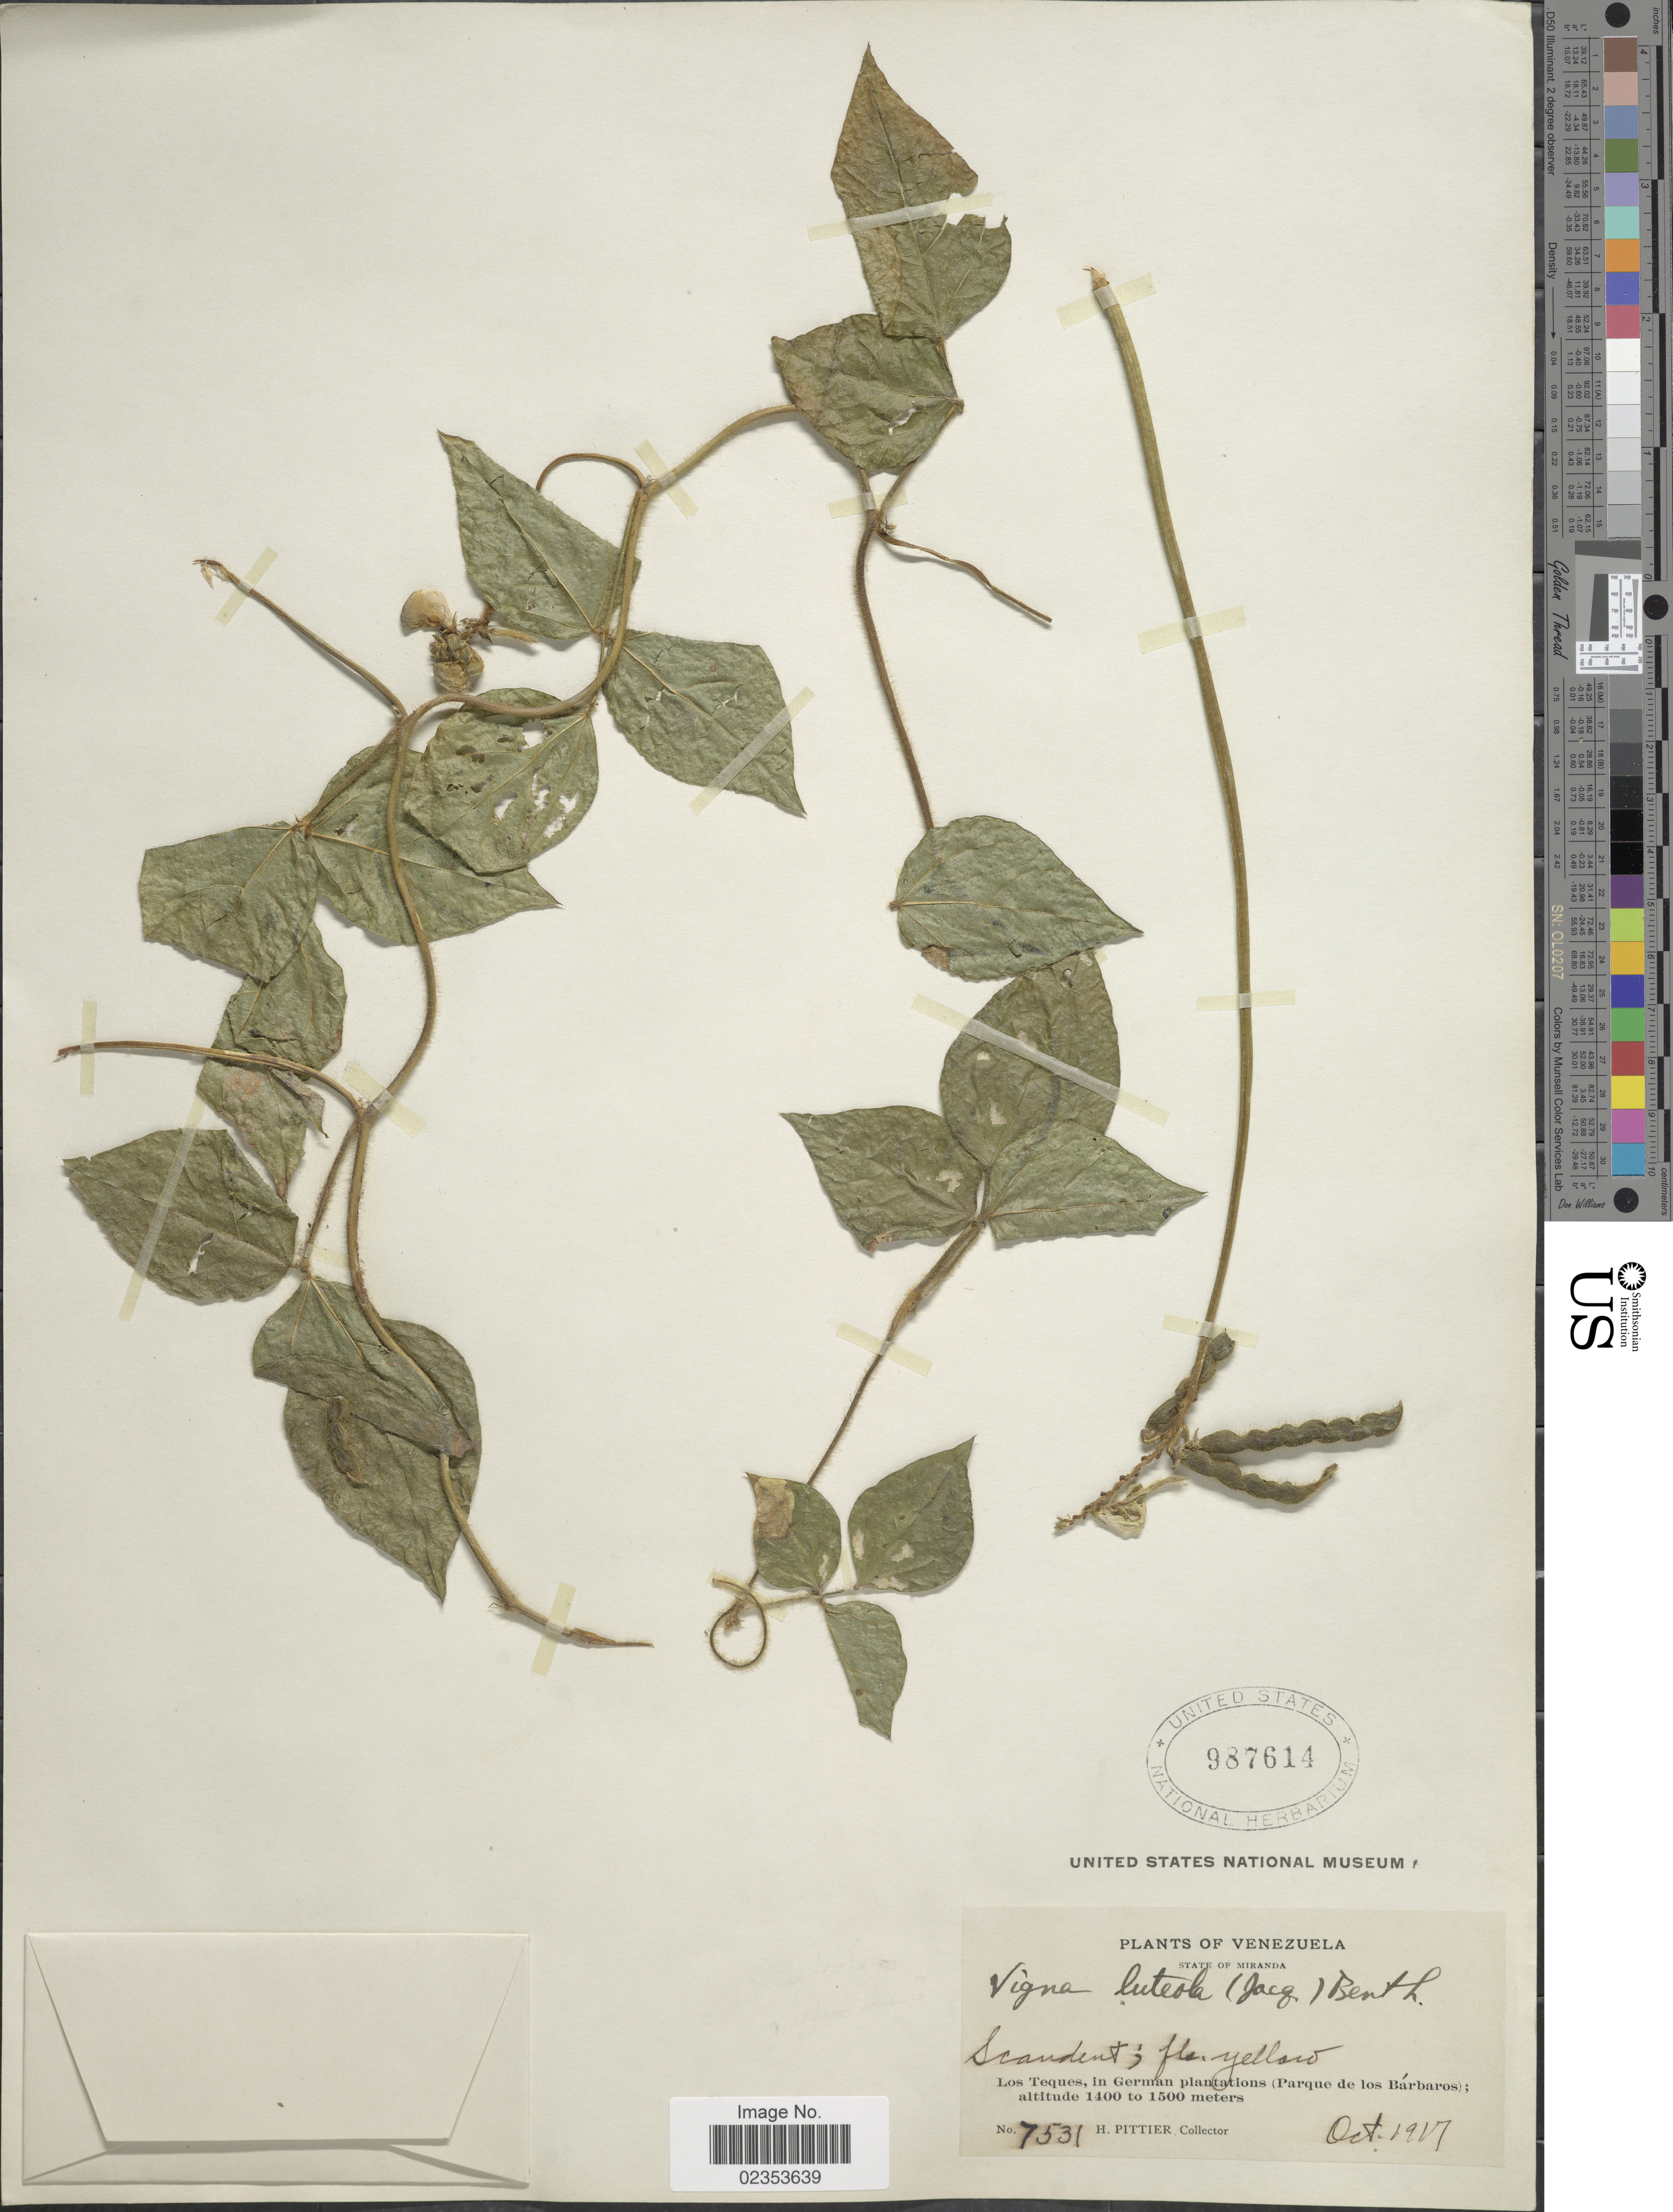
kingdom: Plantae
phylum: Tracheophyta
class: Magnoliopsida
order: Fabales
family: Fabaceae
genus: Vigna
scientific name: Vigna luteola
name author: (Jacq.) Benth.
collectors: H. F. Pittier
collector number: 7531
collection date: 1917-10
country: Venezuela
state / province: Miranda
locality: Los Teques, in German plantations (Parque de los Barbaros)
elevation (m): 1400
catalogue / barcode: US 987614